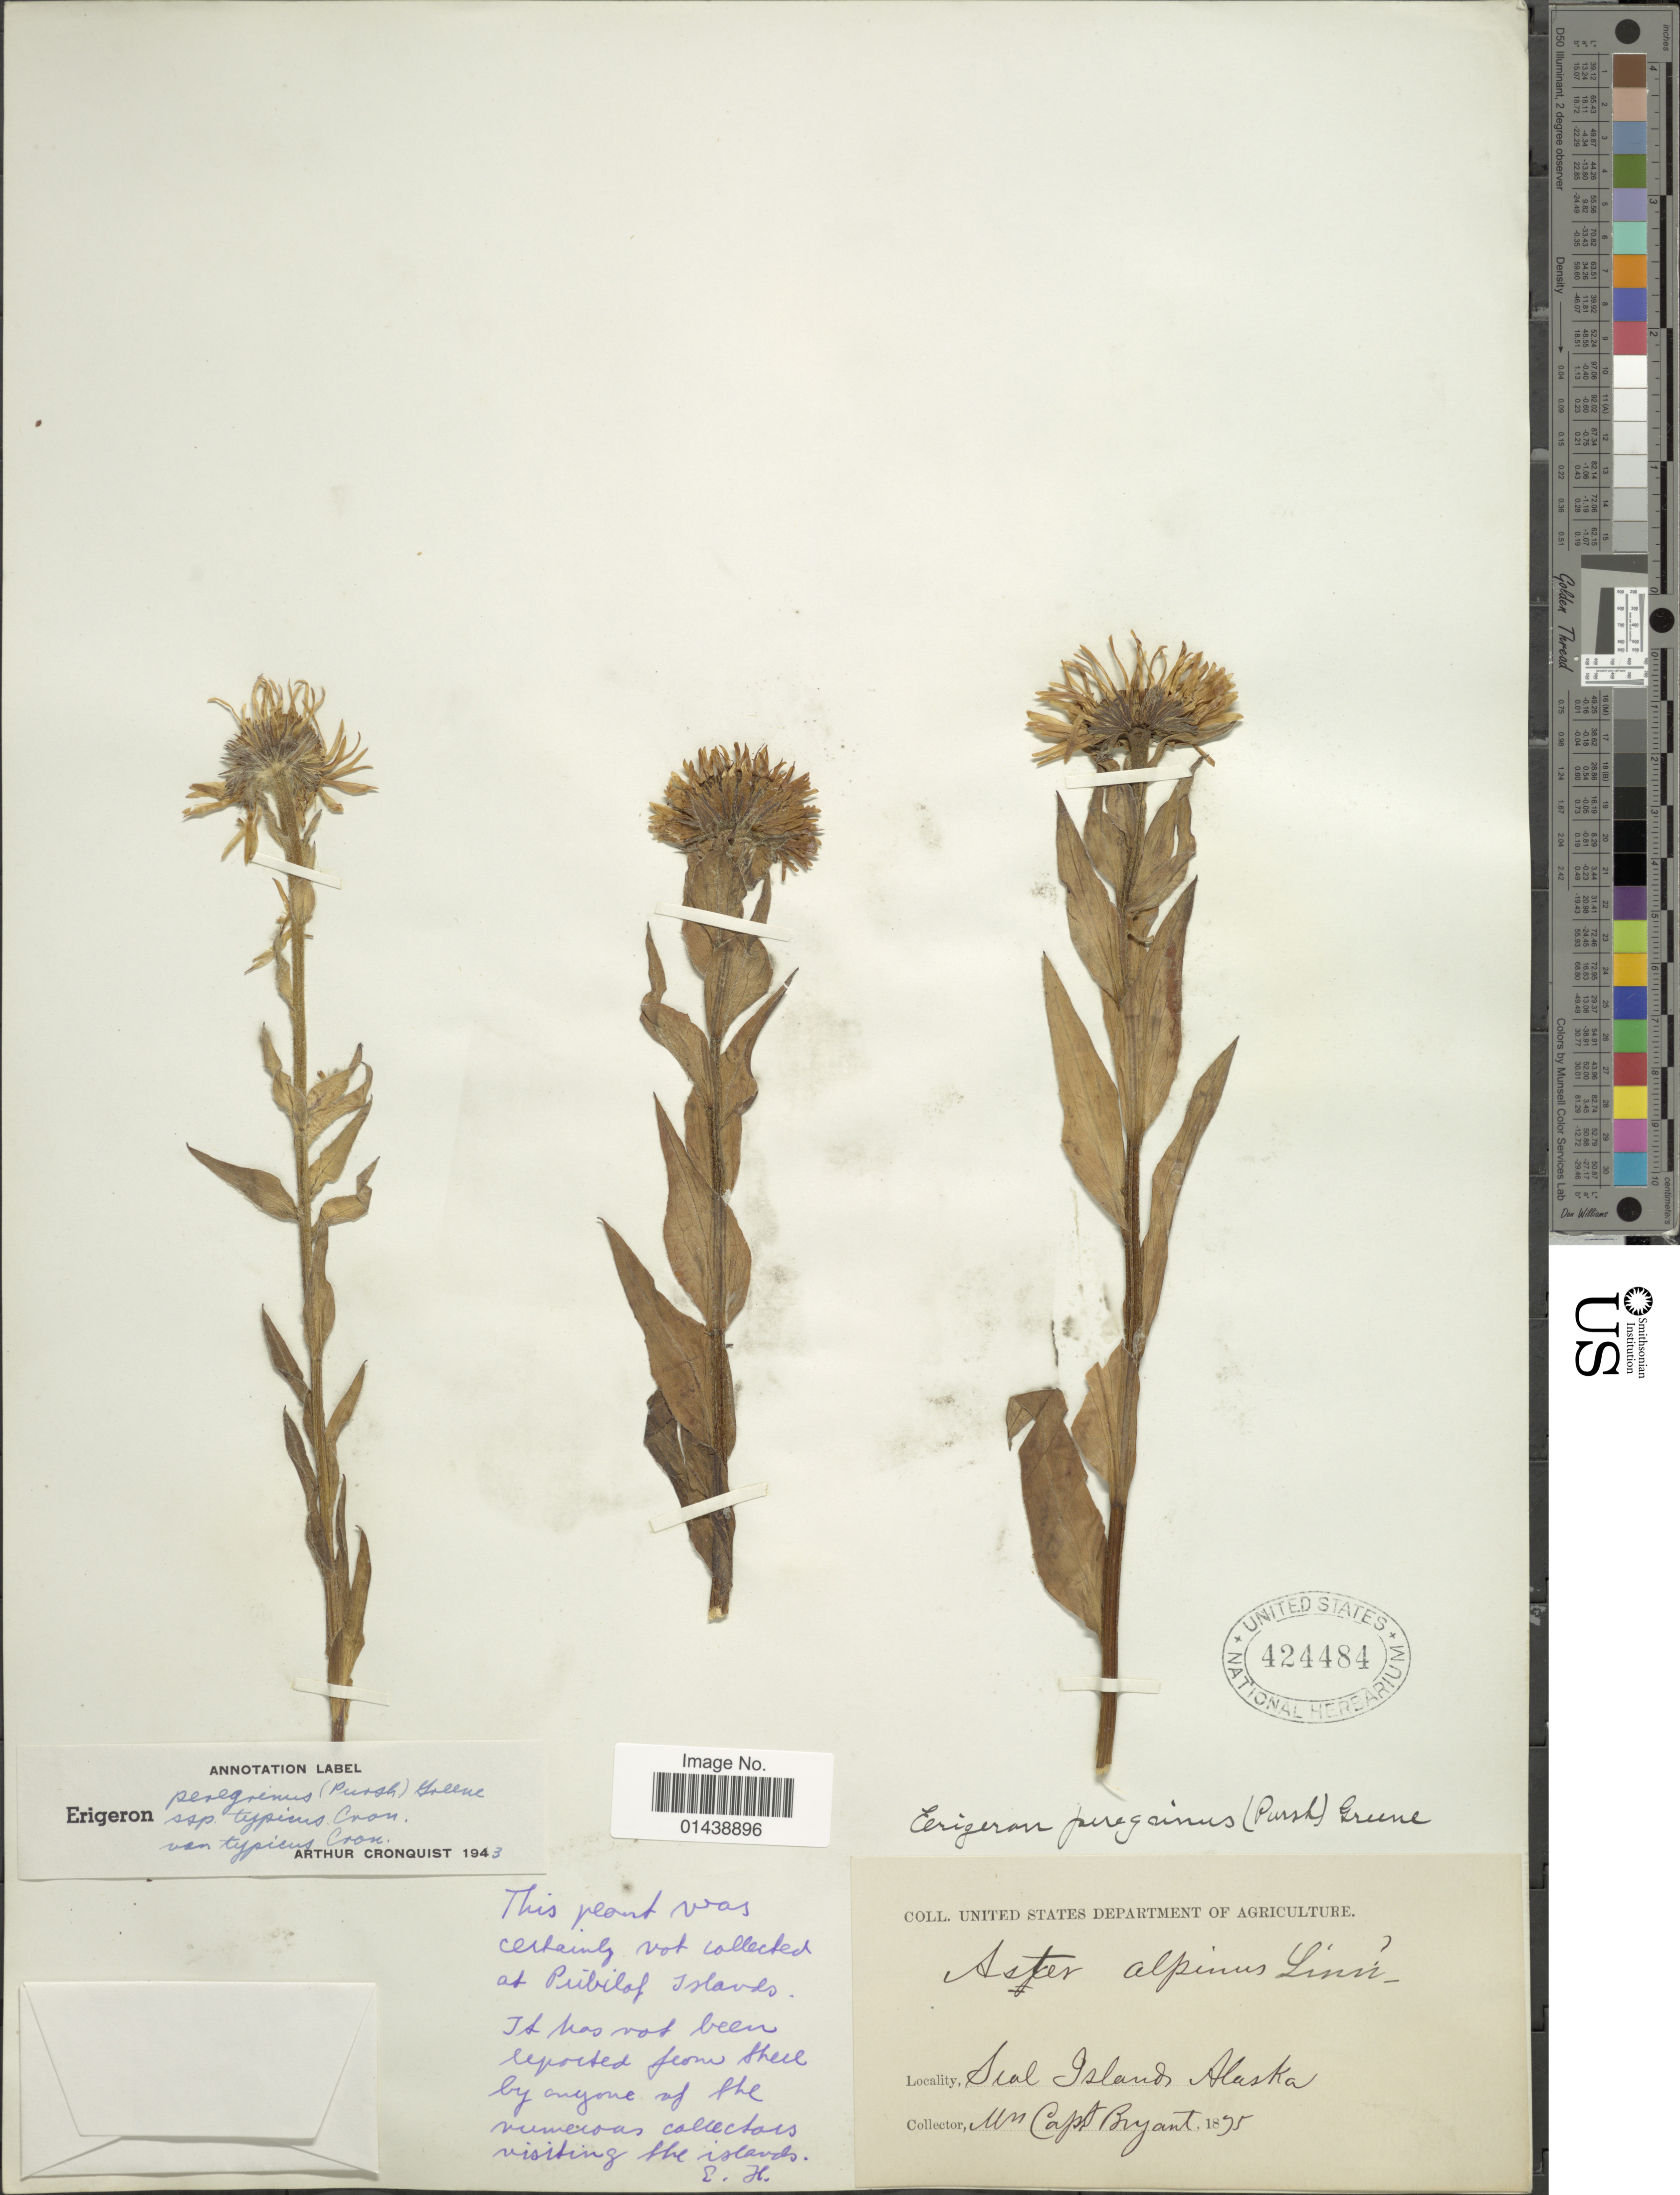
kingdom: Plantae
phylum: Tracheophyta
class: Magnoliopsida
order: Asterales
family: Asteraceae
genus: Erigeron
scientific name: Erigeron peregrinus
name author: (Banks ex Pursh) Greene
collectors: W. Bryant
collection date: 1875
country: United States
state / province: Alaska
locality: Seal Islands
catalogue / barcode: US 424484